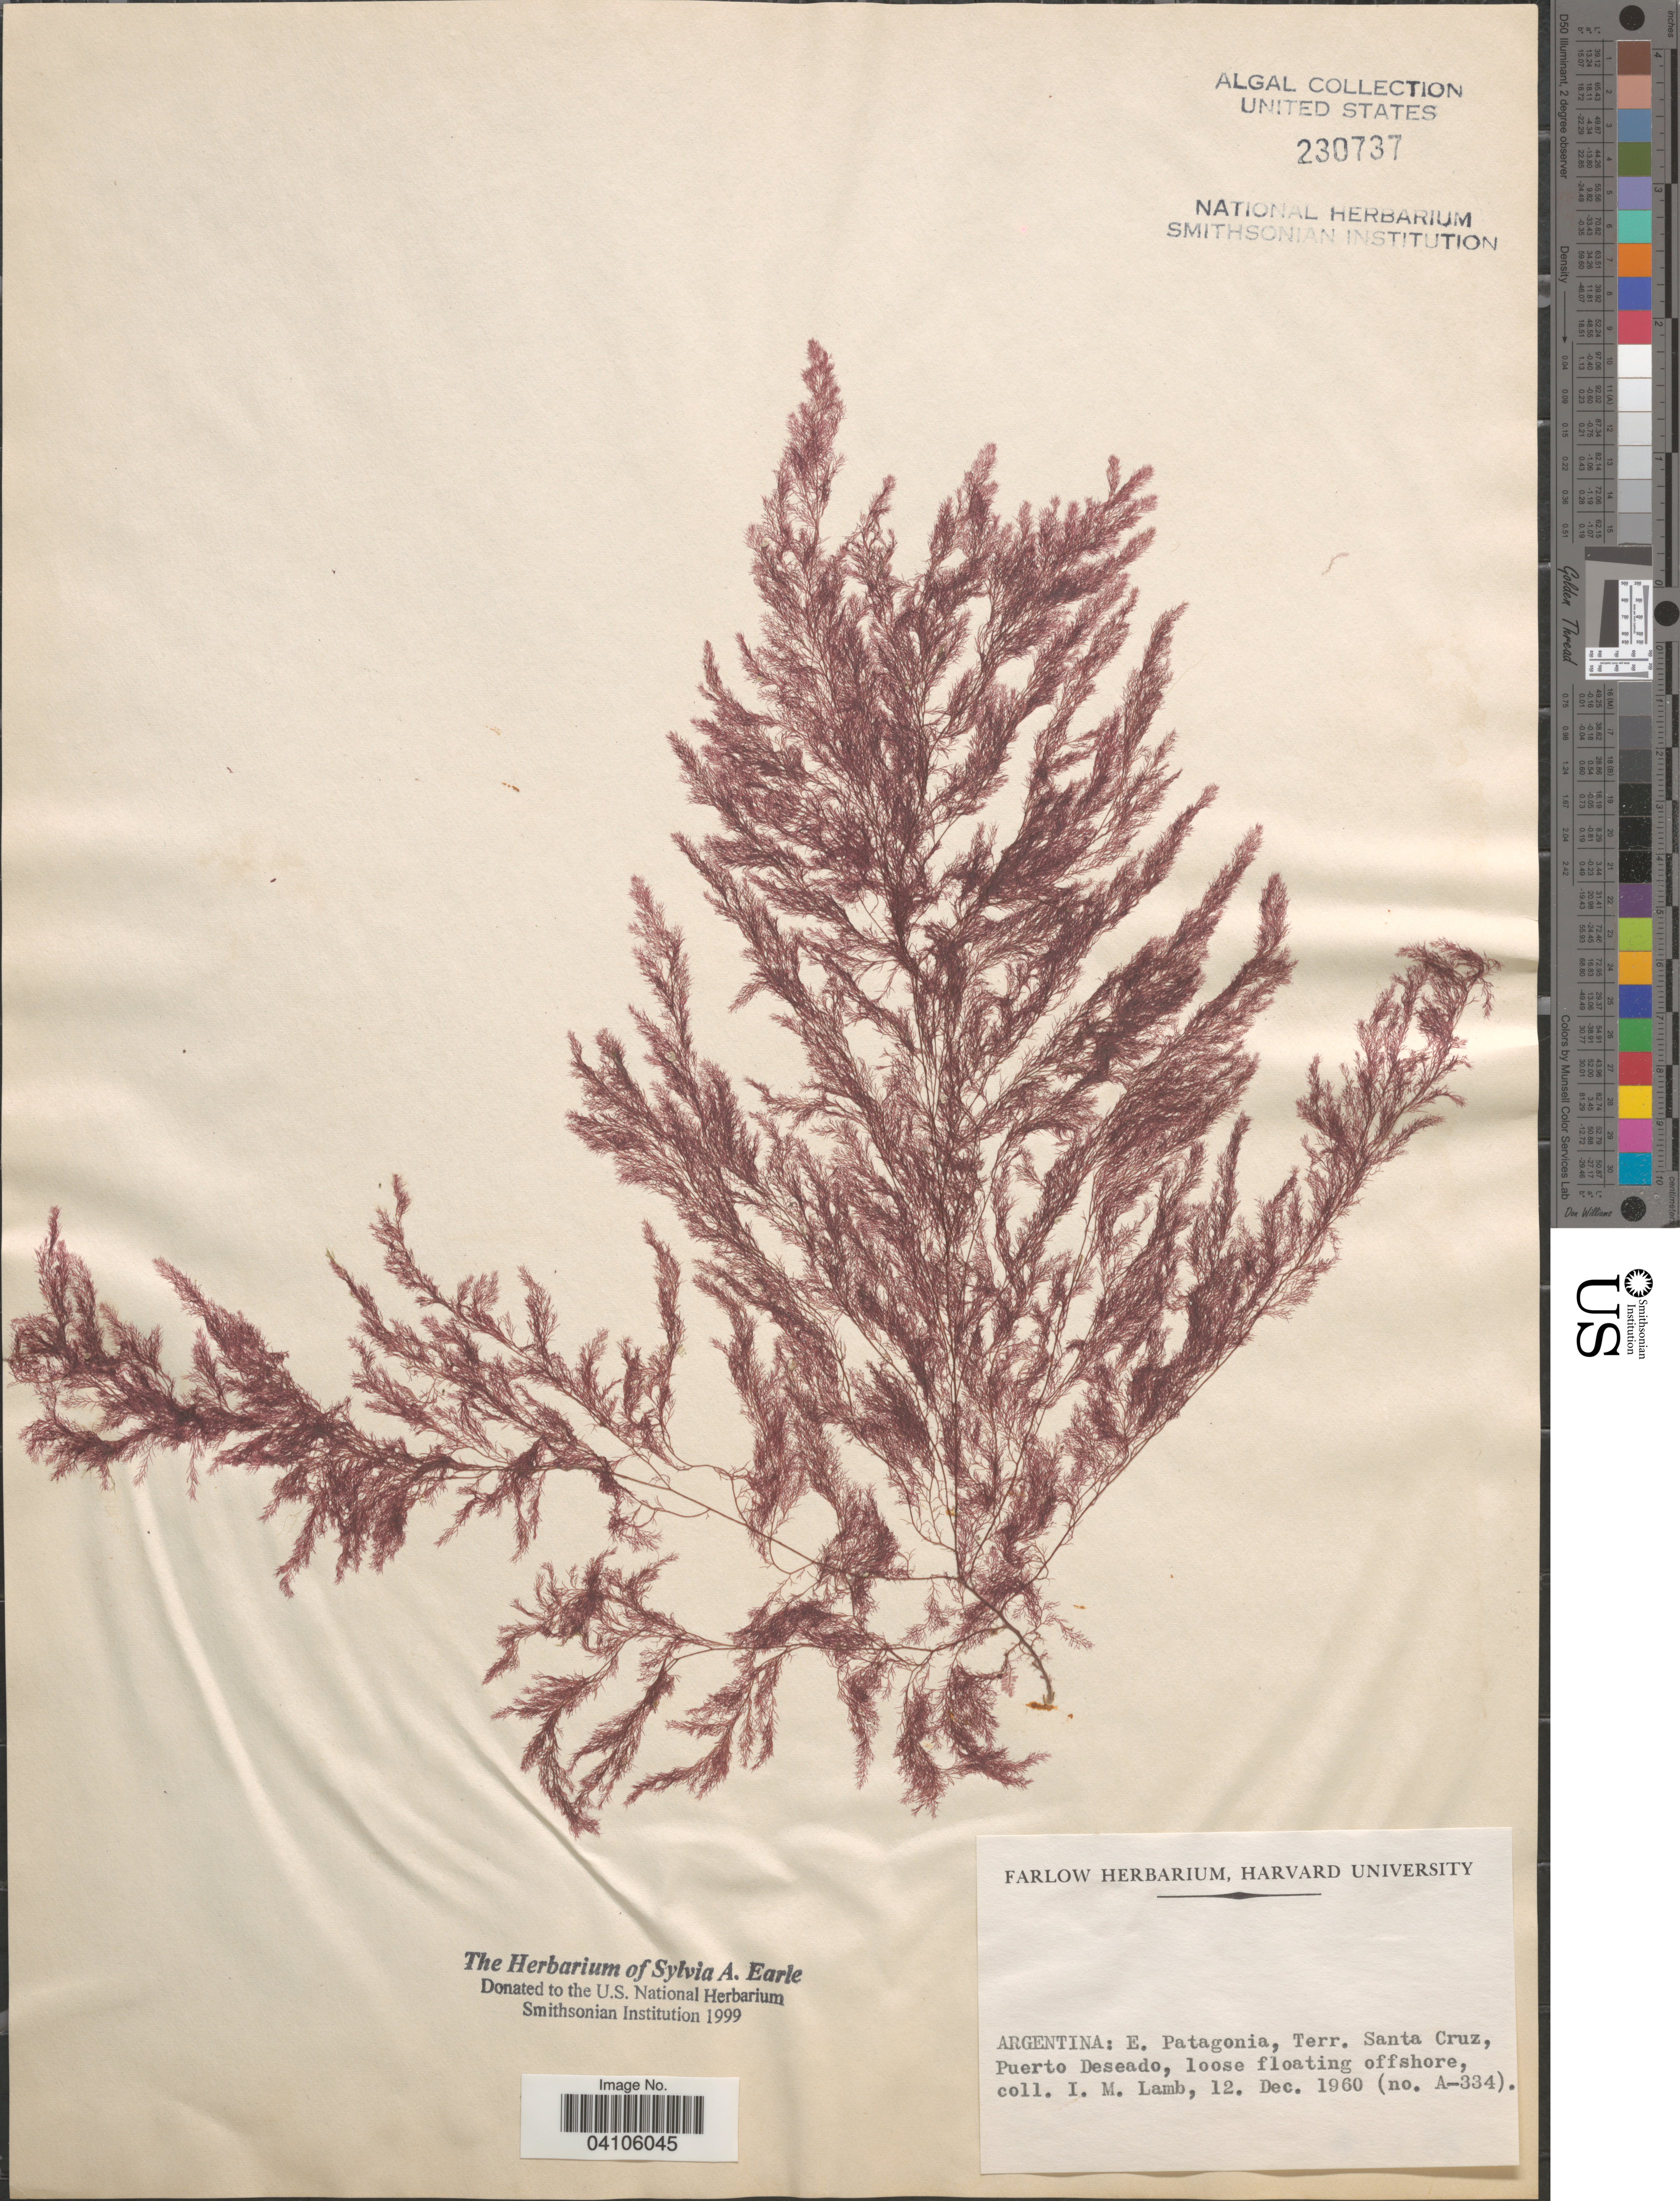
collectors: I. M. Lamb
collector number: A-334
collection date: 1960-12-12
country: Argentina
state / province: Santa Cruz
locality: E. Patagonia, Terr. Santa Cruz, Puerto Deseado.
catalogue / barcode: US 230737